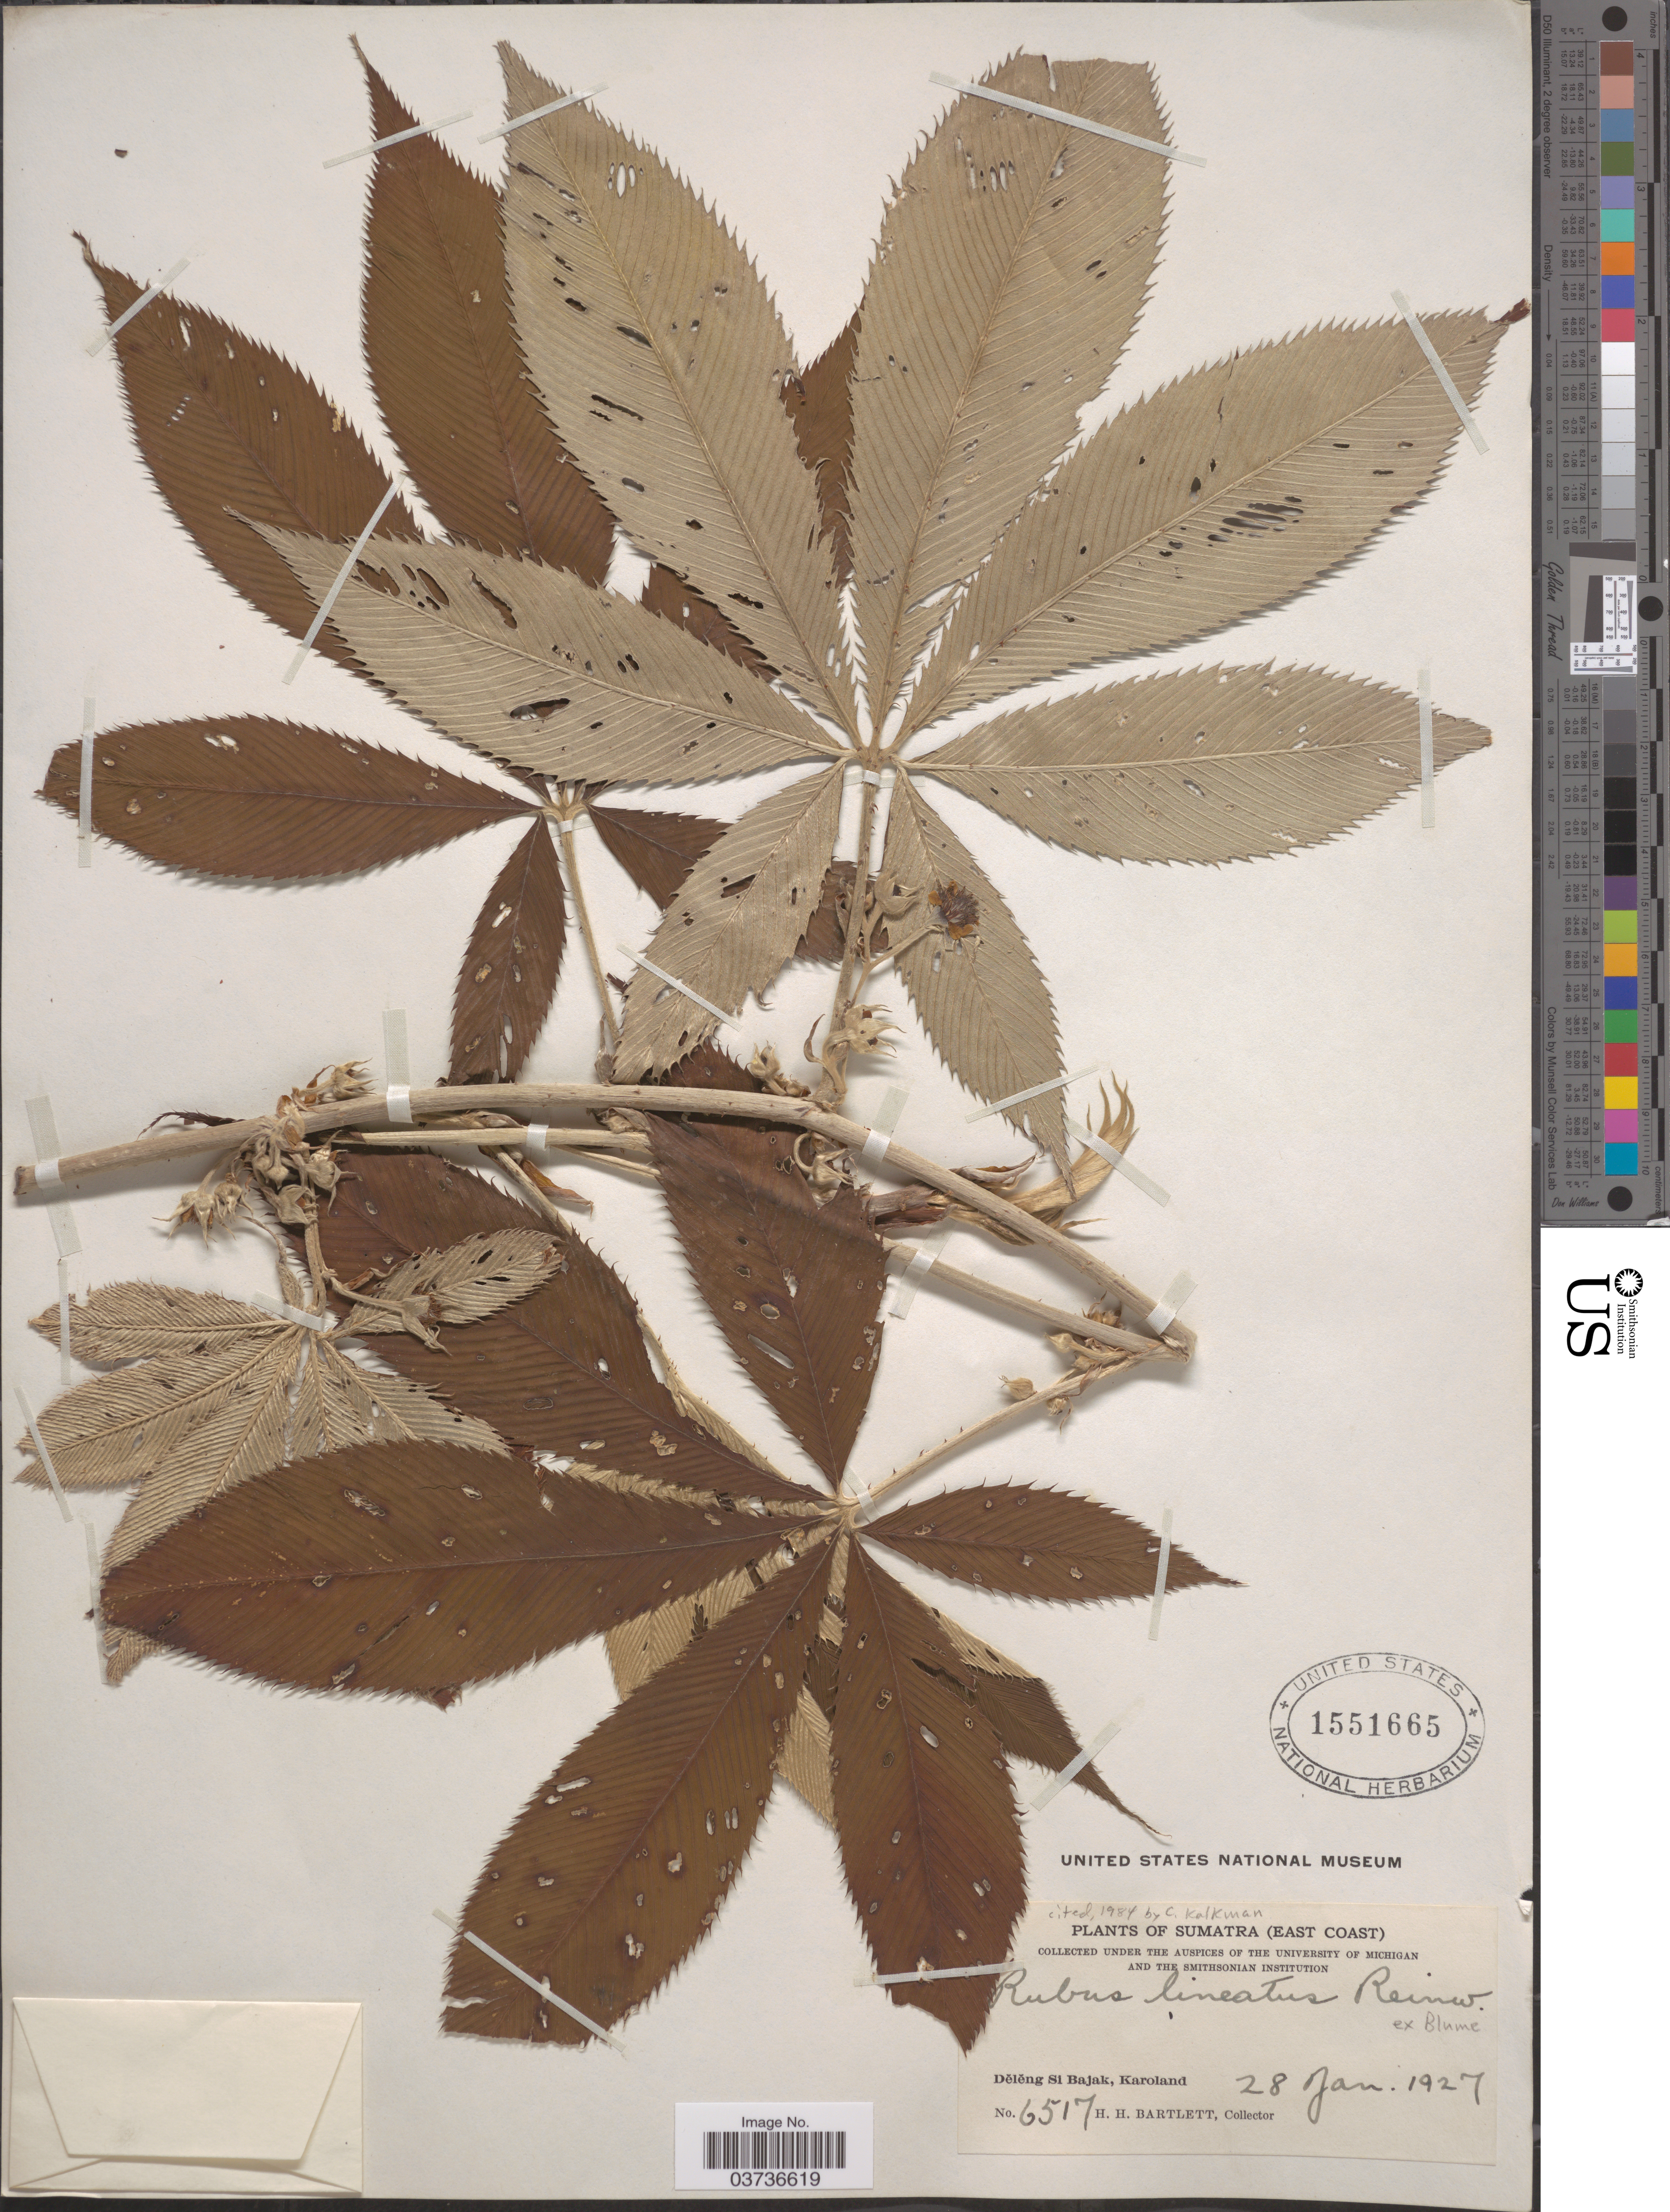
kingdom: Plantae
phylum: Tracheophyta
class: Magnoliopsida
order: Rosales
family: Rosaceae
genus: Rubus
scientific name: Rubus lineatus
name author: Reinw.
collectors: H. H. Bartlett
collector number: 6517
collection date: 1927-01-28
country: Indonesia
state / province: Sumatra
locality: East Coast. Dĕlĕng Si Bajak, Karoland.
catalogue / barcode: US 1551665